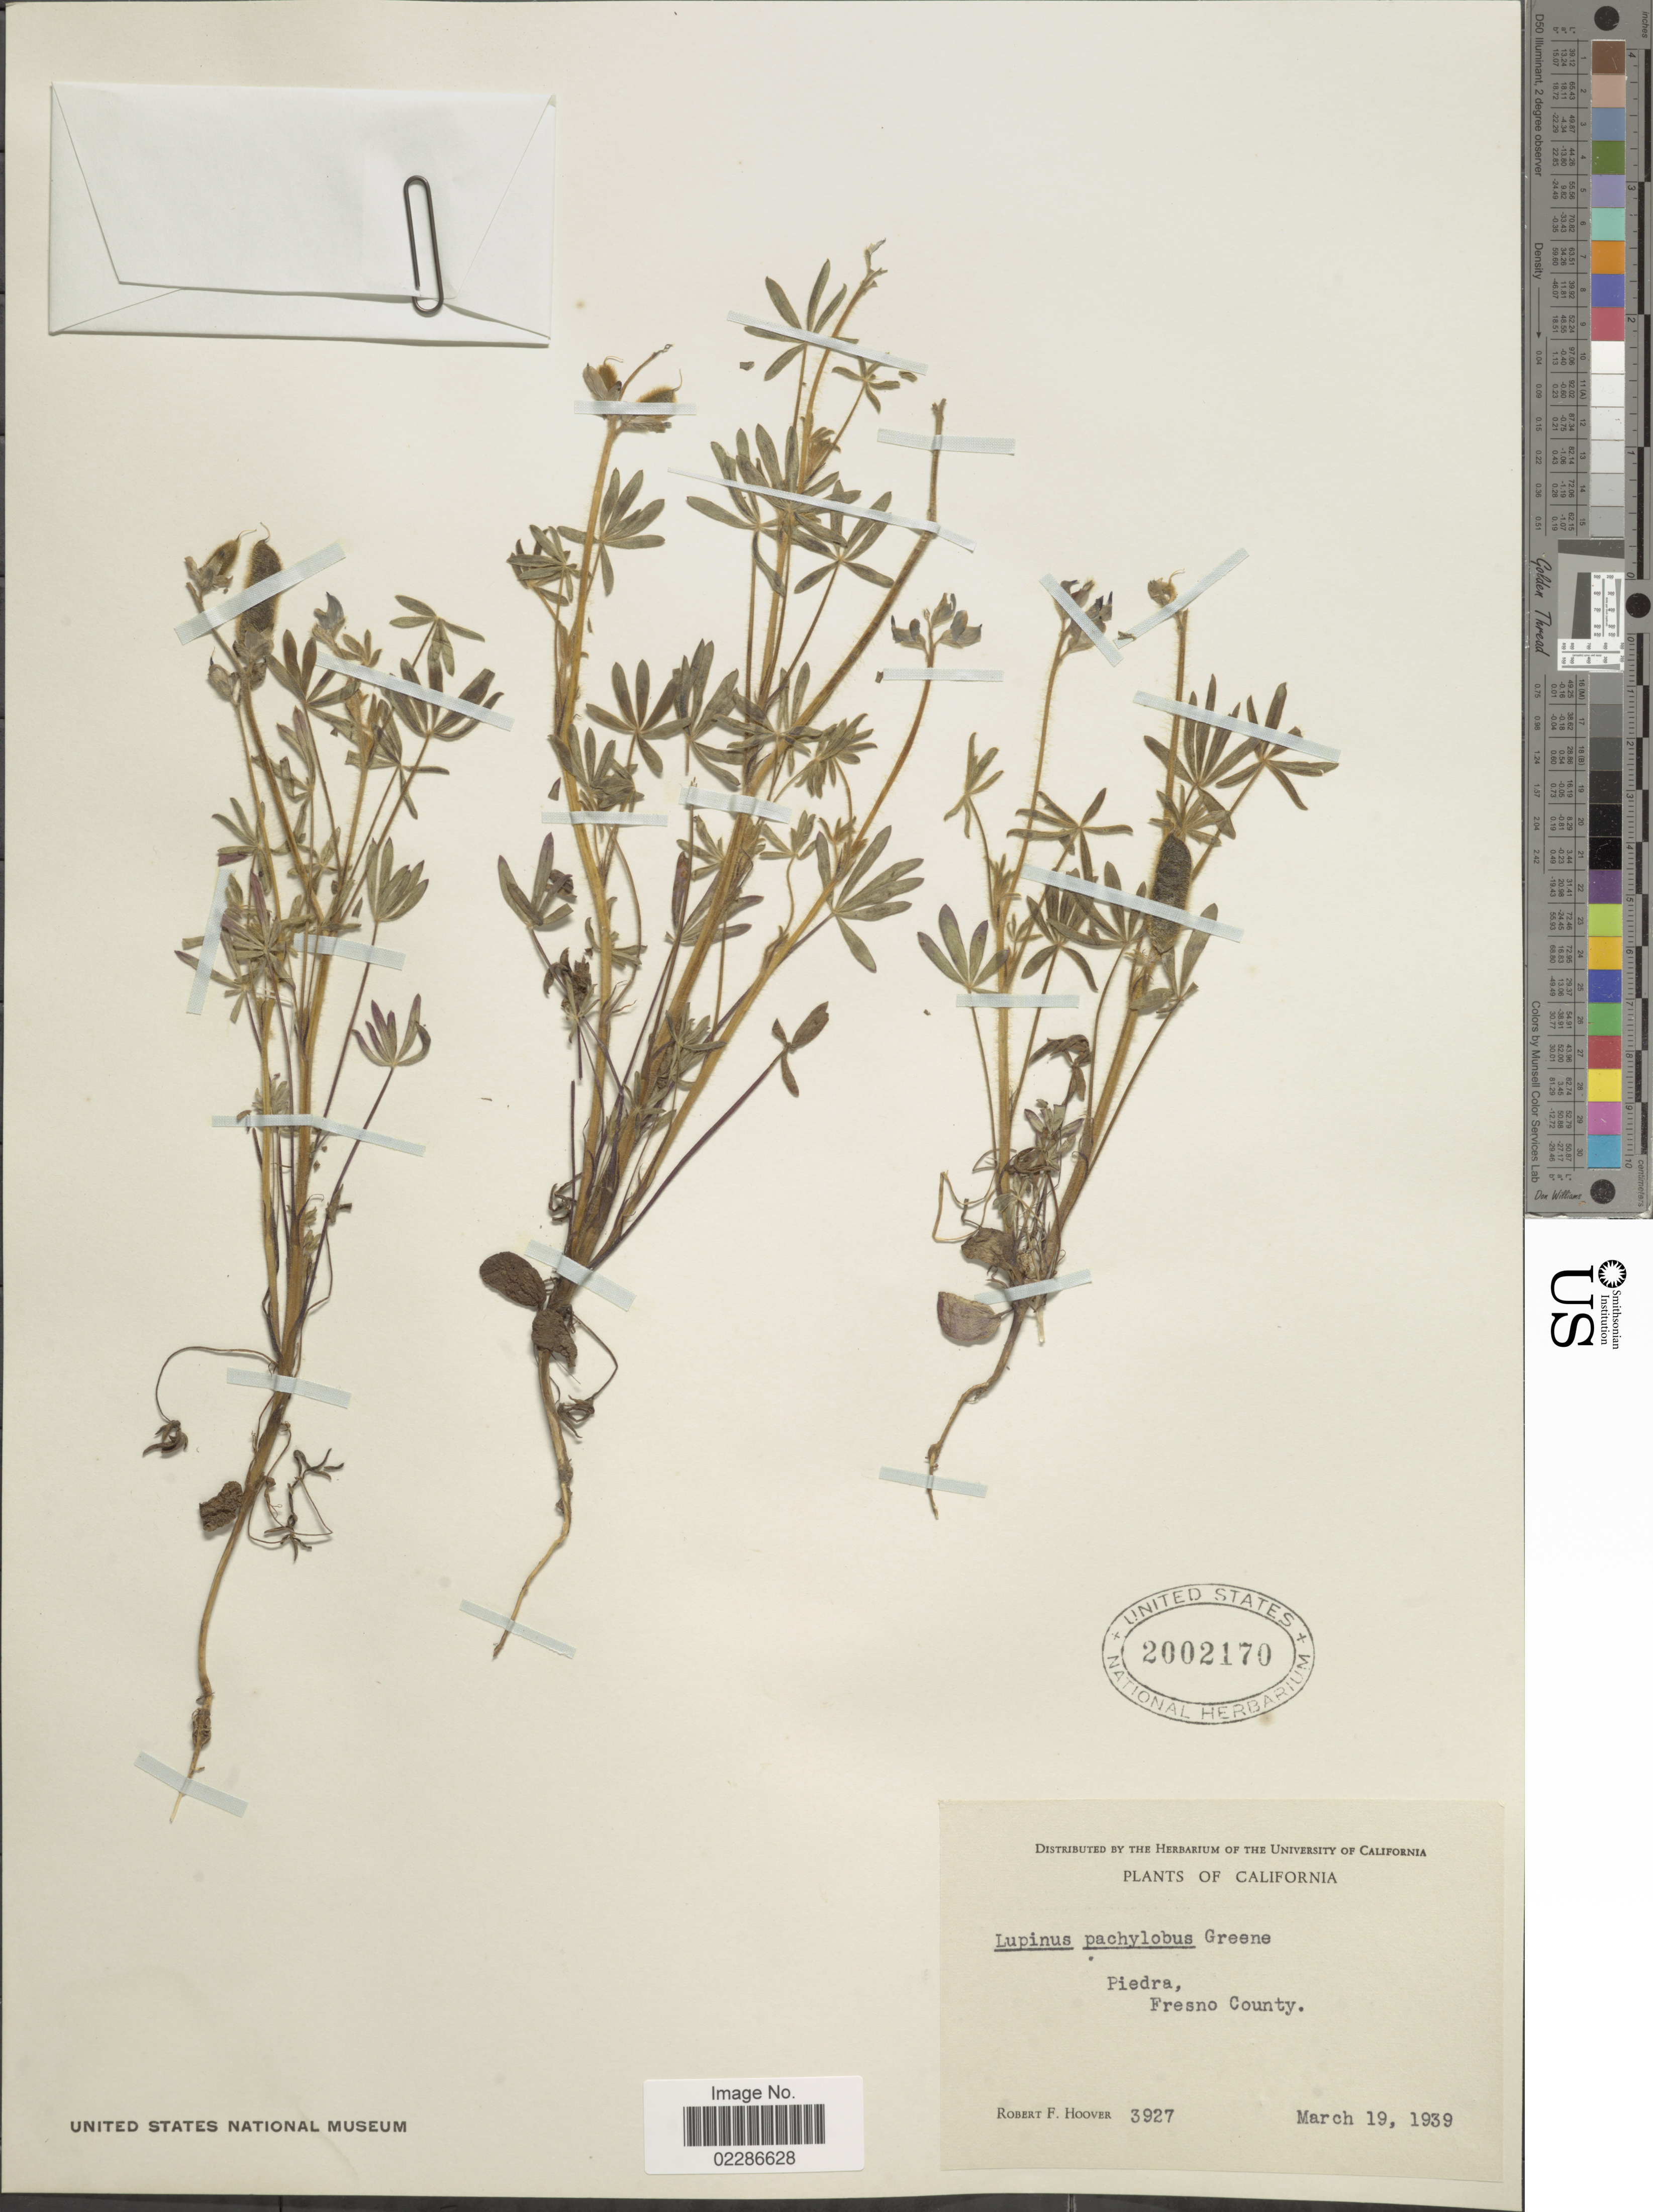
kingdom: Plantae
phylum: Tracheophyta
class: Magnoliopsida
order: Fabales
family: Fabaceae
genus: Lupinus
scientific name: Lupinus pachylobus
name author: Greene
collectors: R. F. Hoover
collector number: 3927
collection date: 1939-03-19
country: United States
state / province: California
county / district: Fresno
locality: Piedra, Fresno County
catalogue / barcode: US 2002170